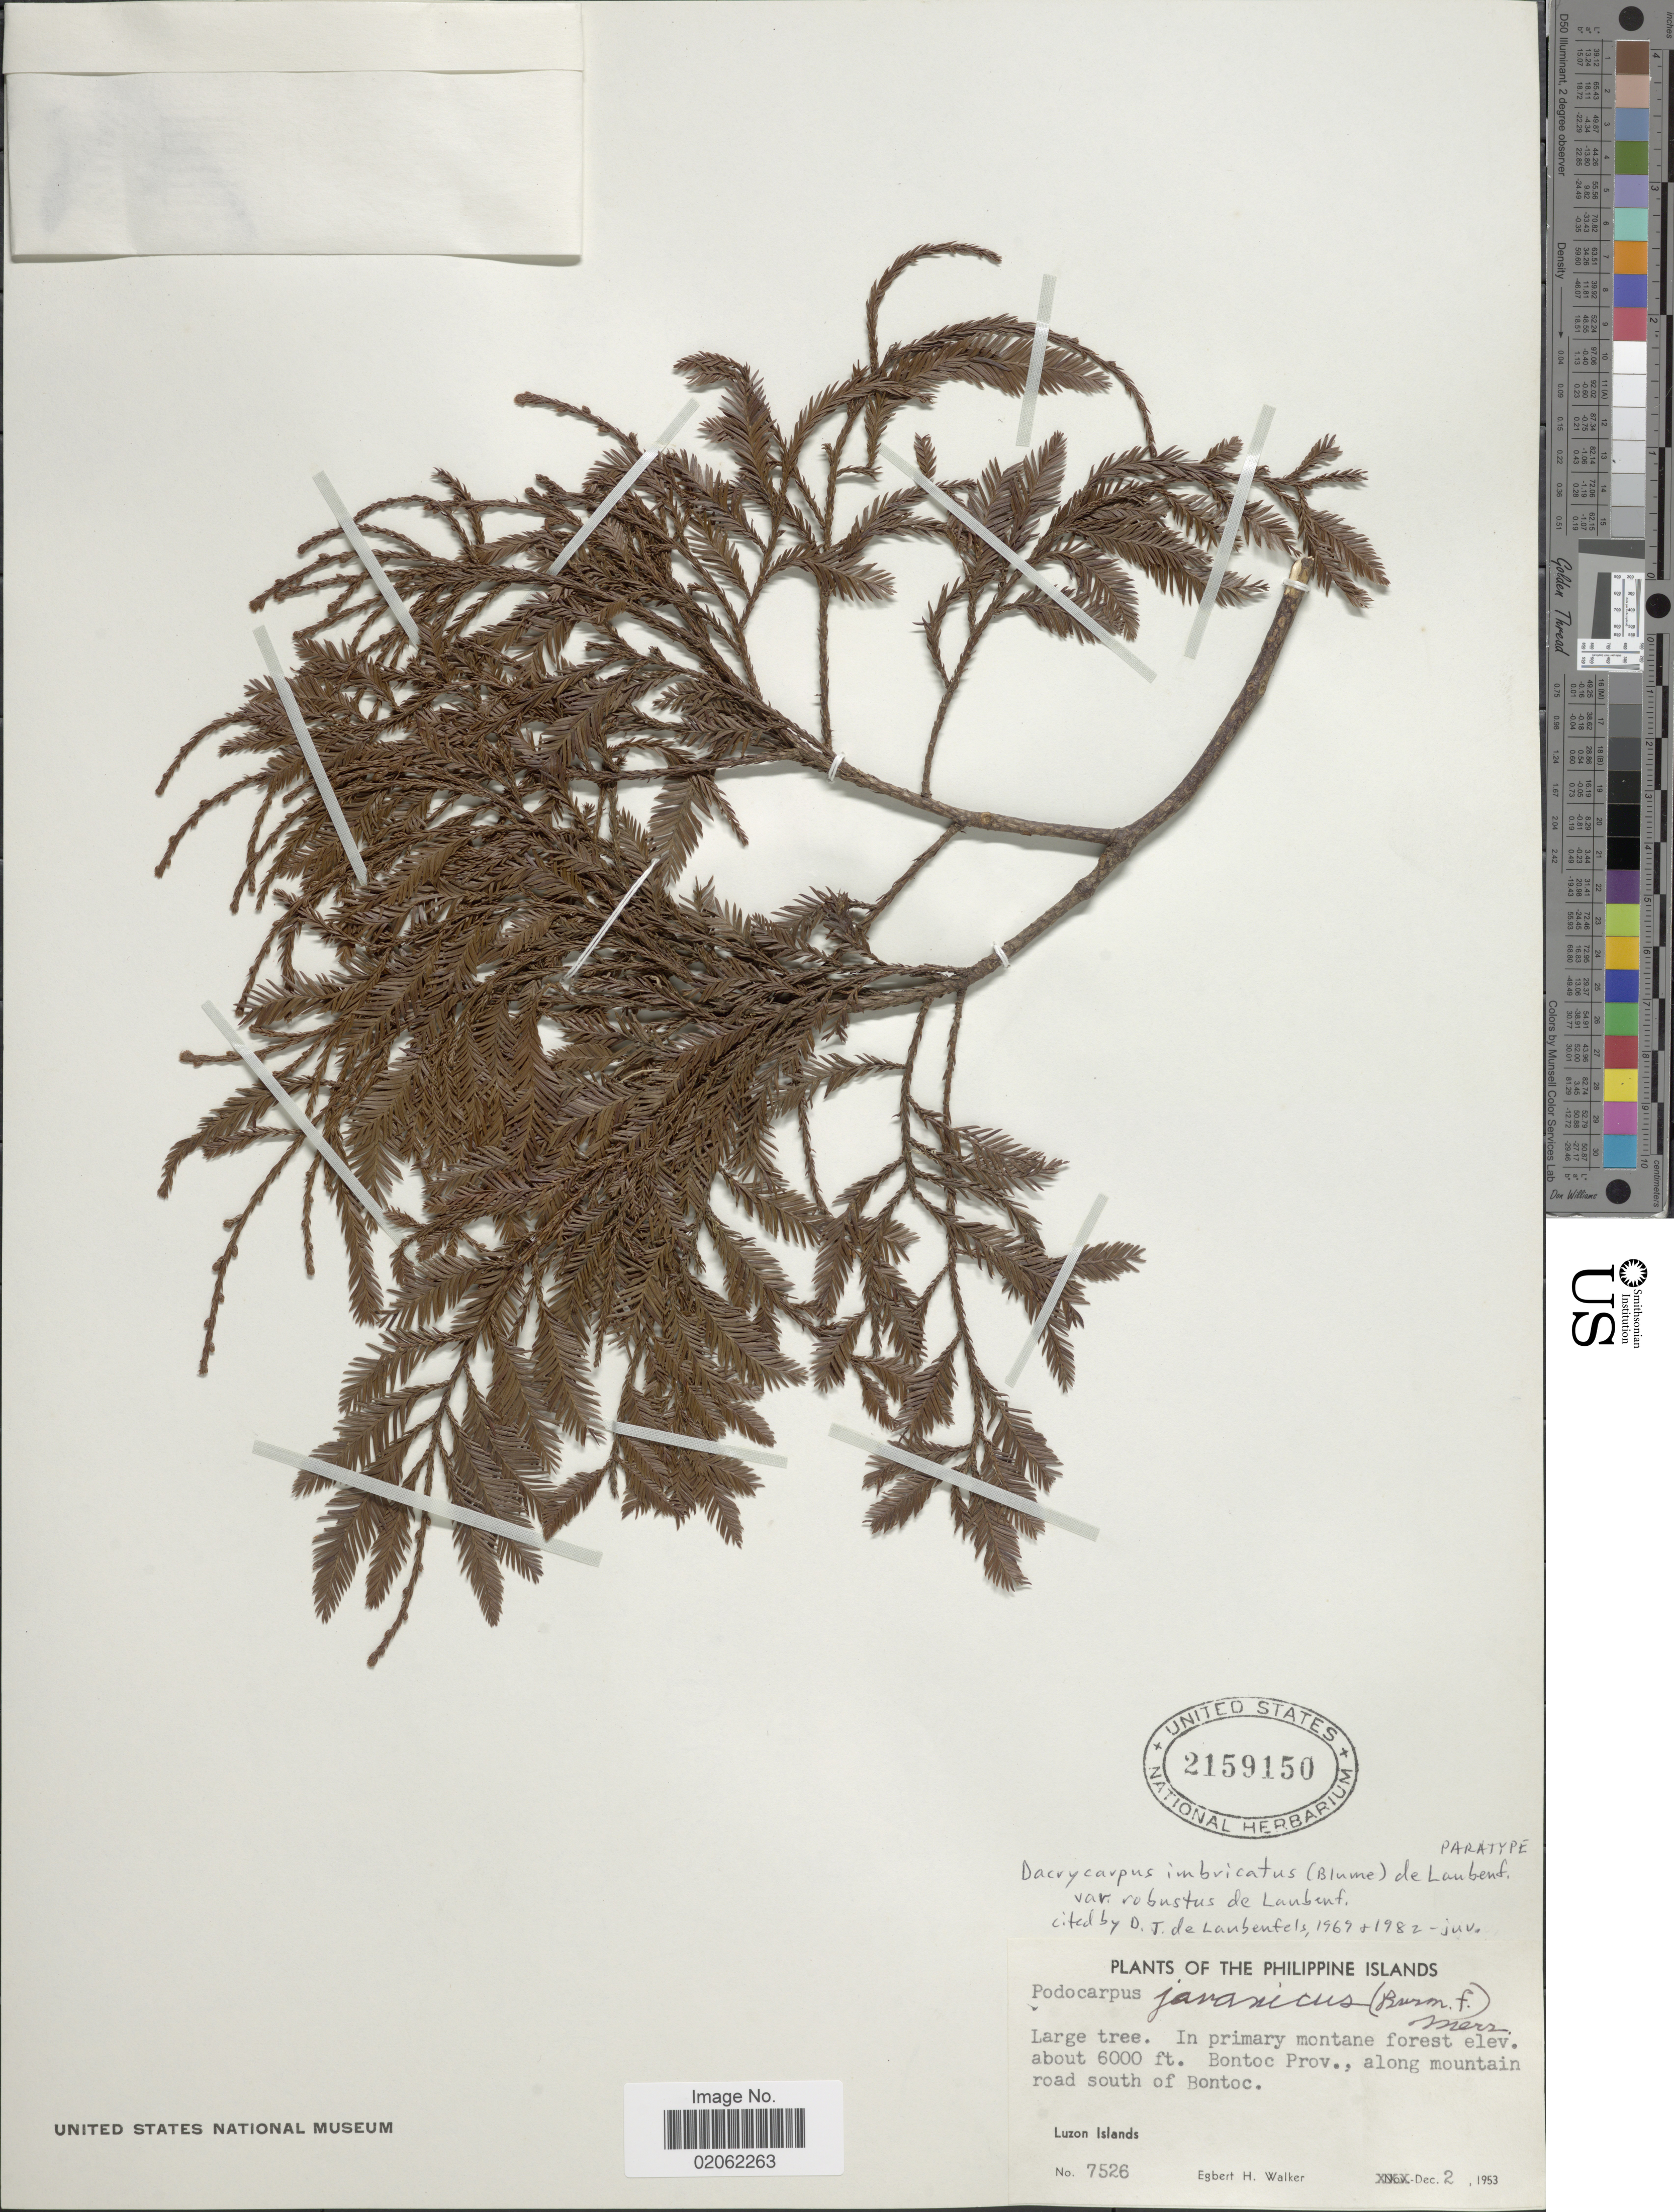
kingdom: Plantae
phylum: Tracheophyta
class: Pinopsida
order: Pinales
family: Podocarpaceae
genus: Dacrycarpus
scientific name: Dacrycarpus imbricatus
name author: (Blume) de Laub.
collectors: E. H. Walker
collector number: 7526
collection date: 1953-12-02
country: Philippines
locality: Bontoc Prov., along mountain road south of Bontoc, Luzon Islands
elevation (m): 1829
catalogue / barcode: US 2159150